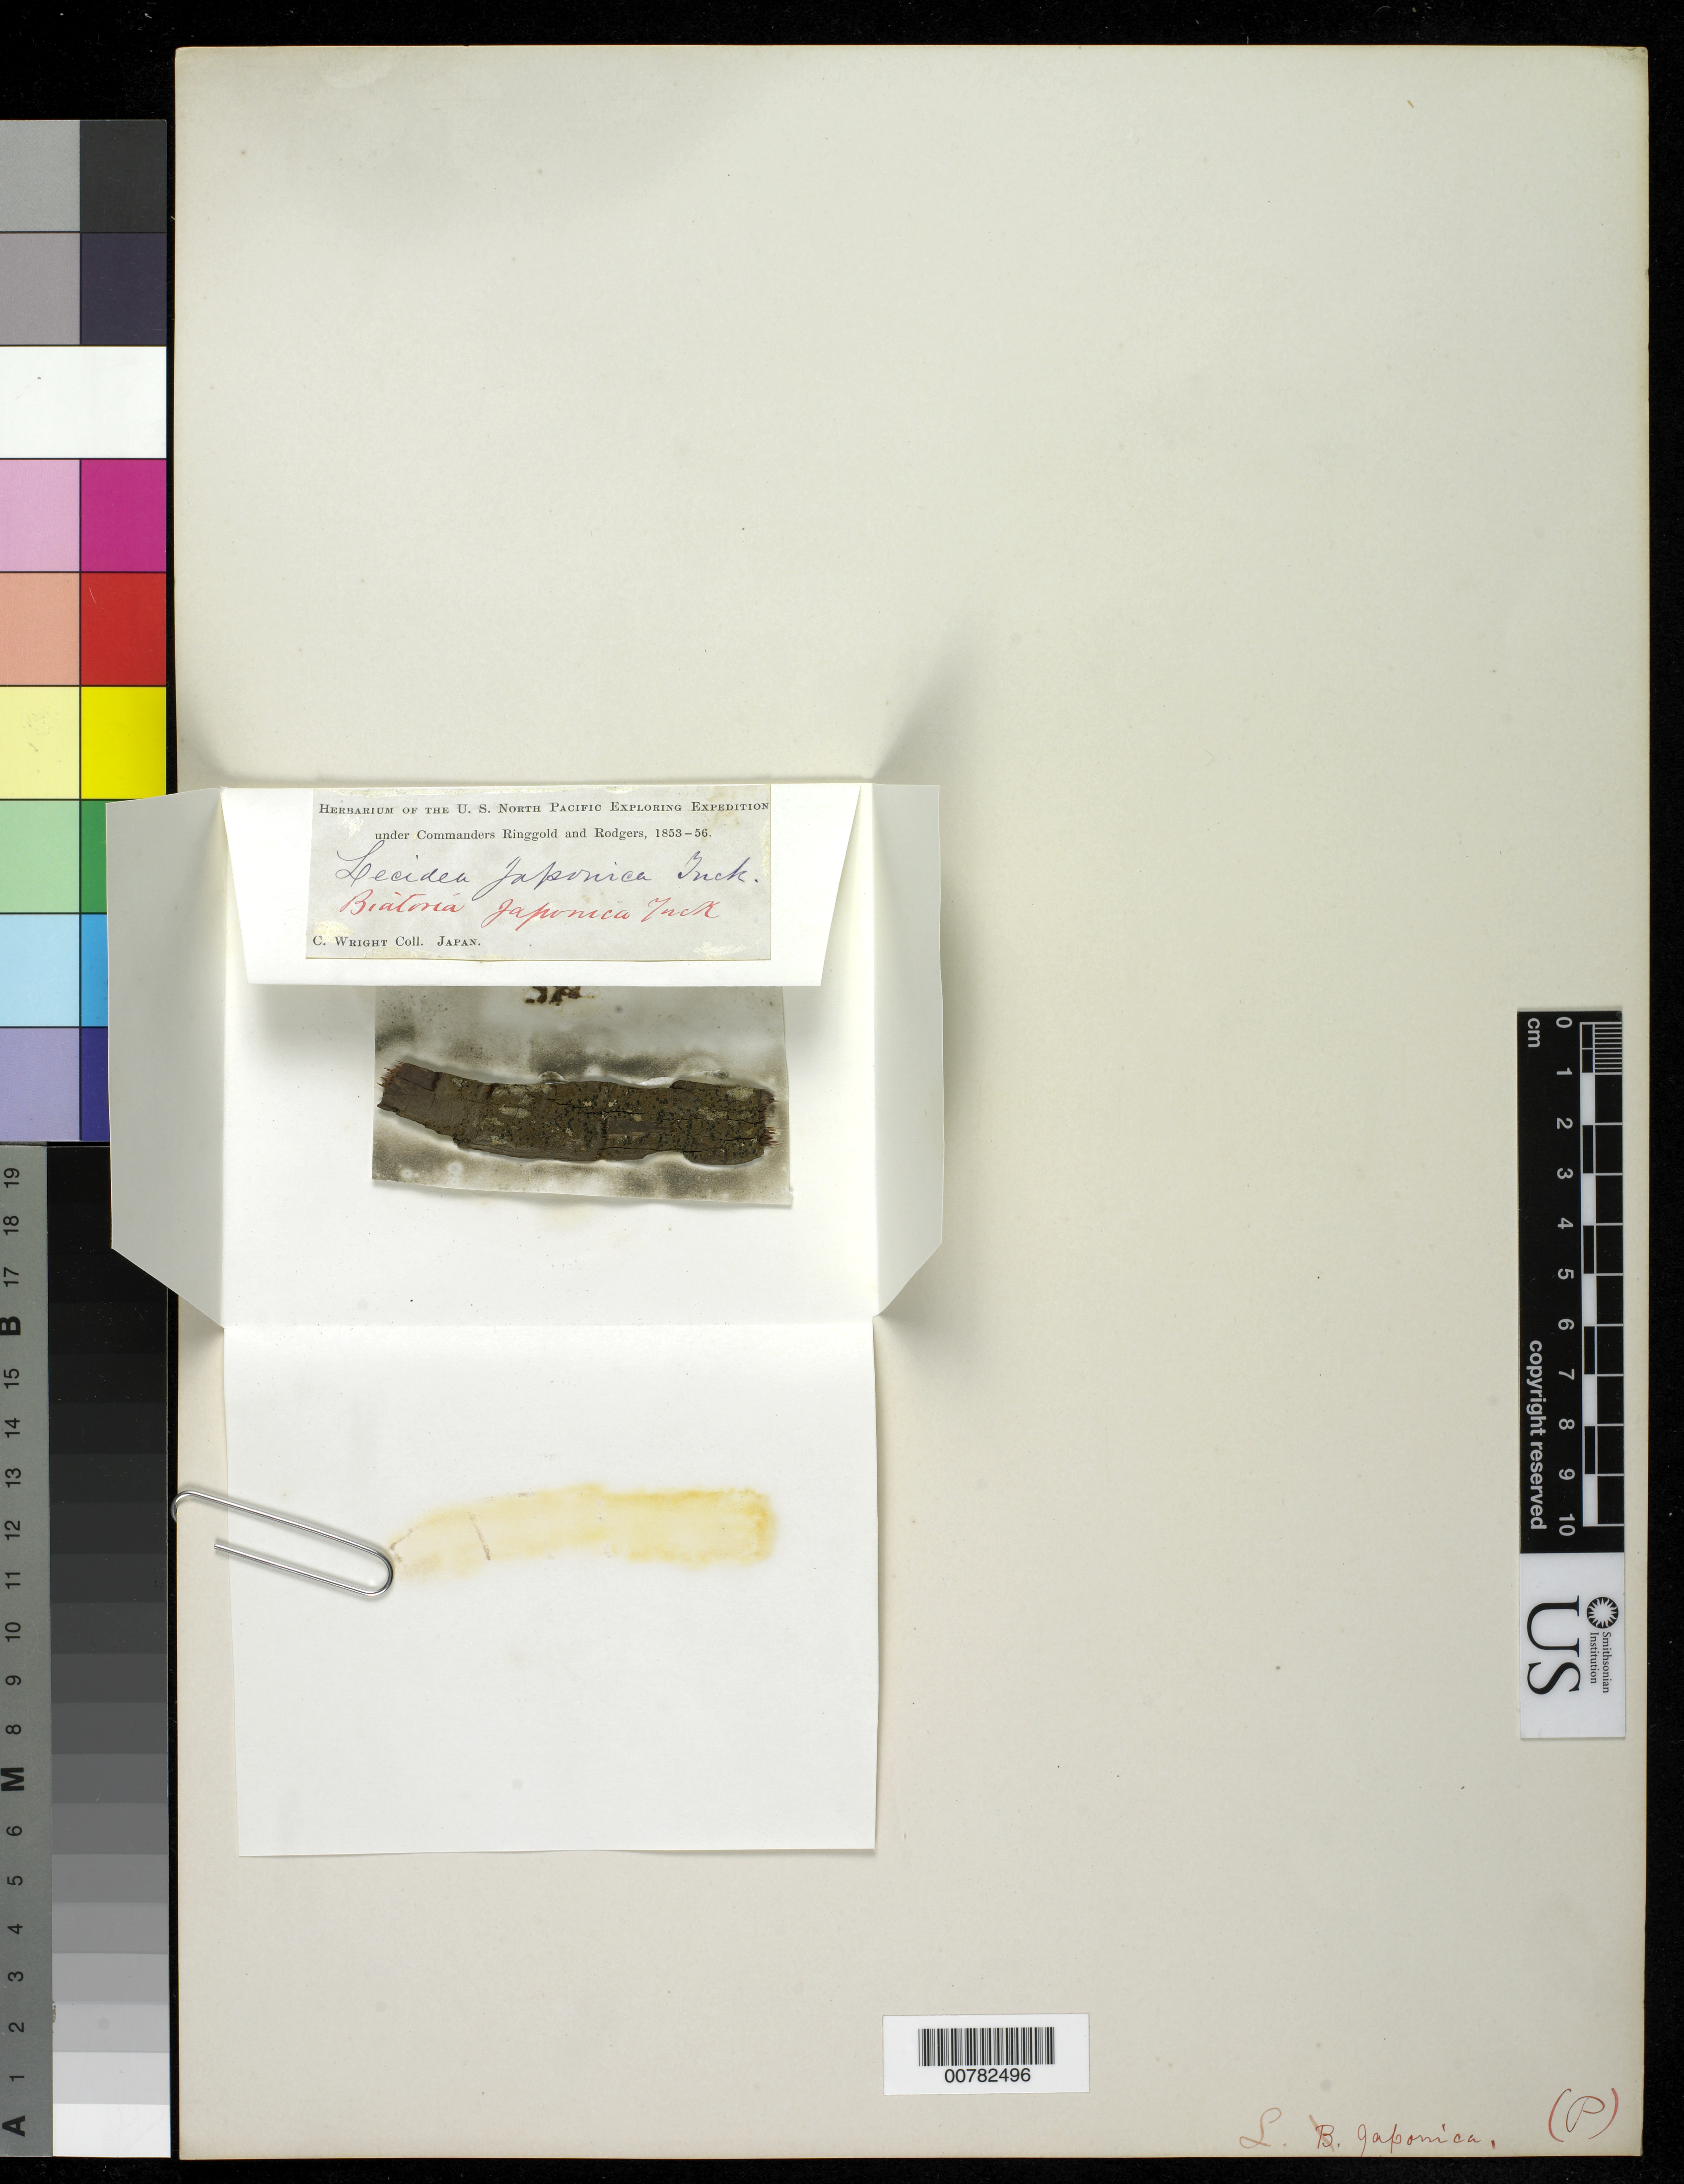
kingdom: Fungi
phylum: Ascomycota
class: Lecanoromycetes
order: Lecideales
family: Lecideaceae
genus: Lecidea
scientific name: Lecidea japonica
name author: Tuck.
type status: Type Collection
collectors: C. Wright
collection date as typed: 1853 to -- --- 1856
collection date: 1853/1856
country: Japan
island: Honshu